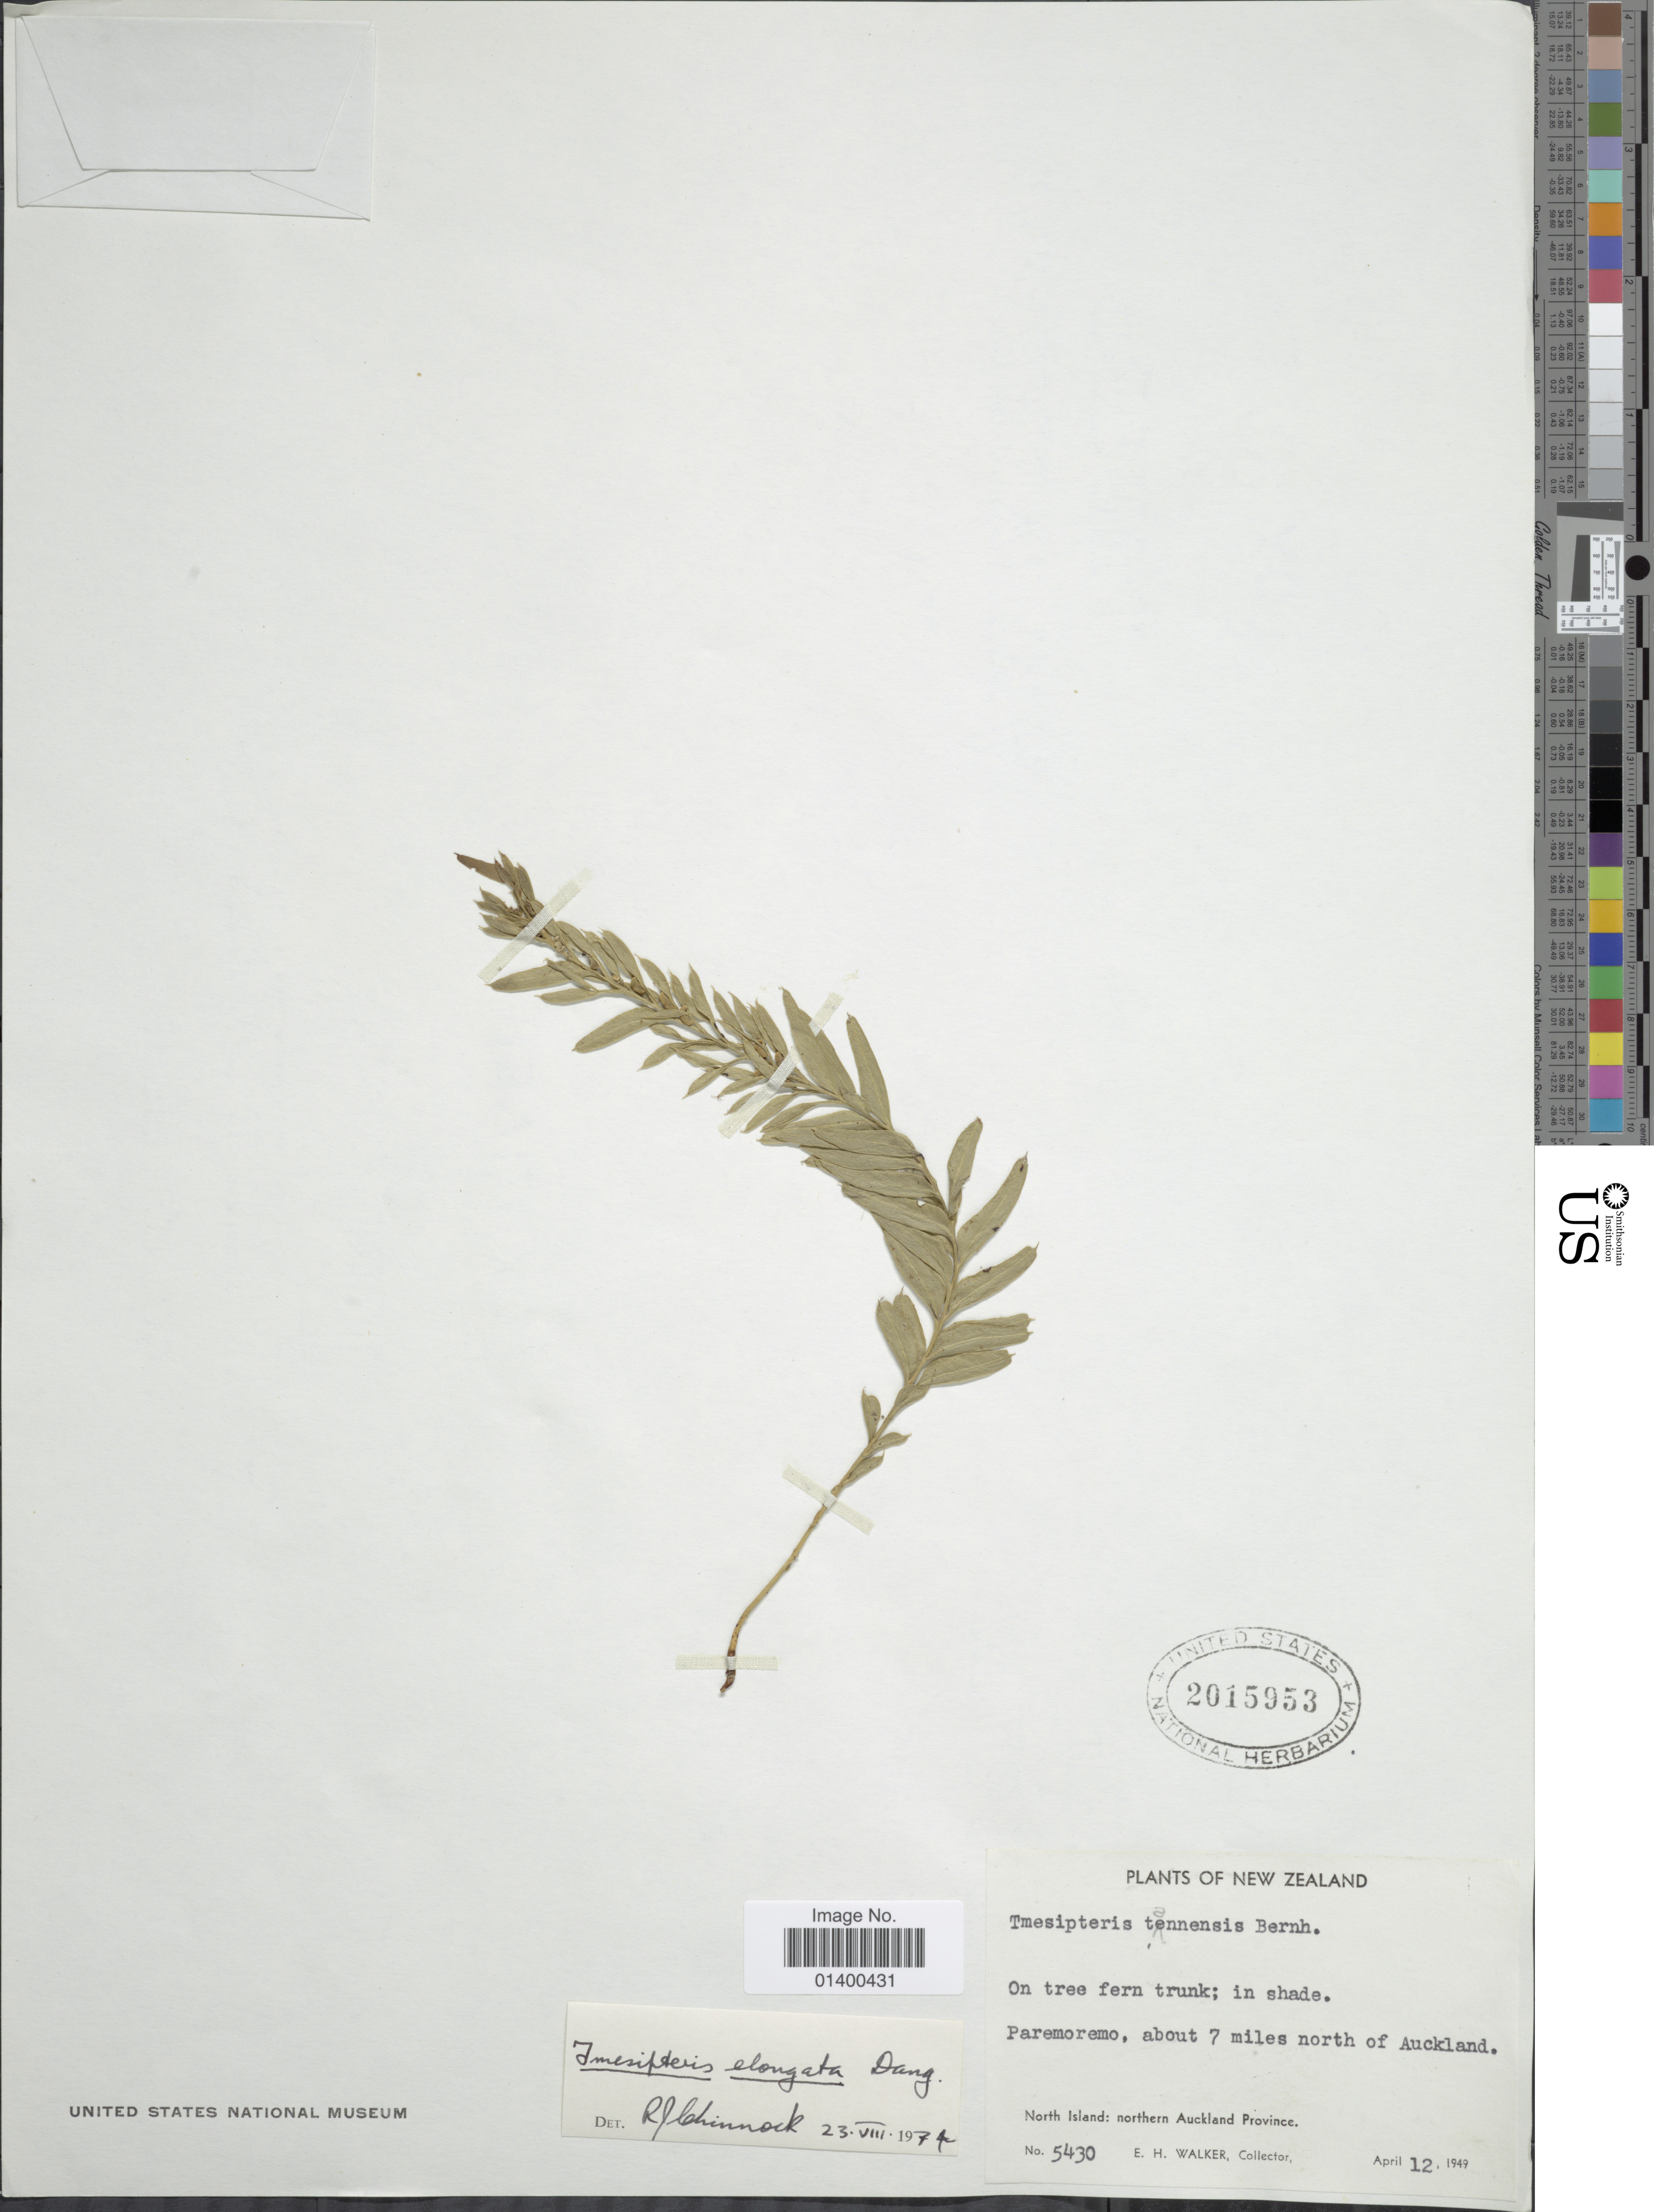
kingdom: Plantae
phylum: Tracheophyta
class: Polypodiopsida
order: Psilotales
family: Psilotaceae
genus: Tmesipteris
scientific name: Tmesipteris elongata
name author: P.A. Dang.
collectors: E. H. Walker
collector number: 5430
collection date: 1949-04-12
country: New Zealand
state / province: Auckland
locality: Paremoremo, about 7 miles north of Auckland, North Island: northern Auckland Province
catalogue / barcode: US 2015953